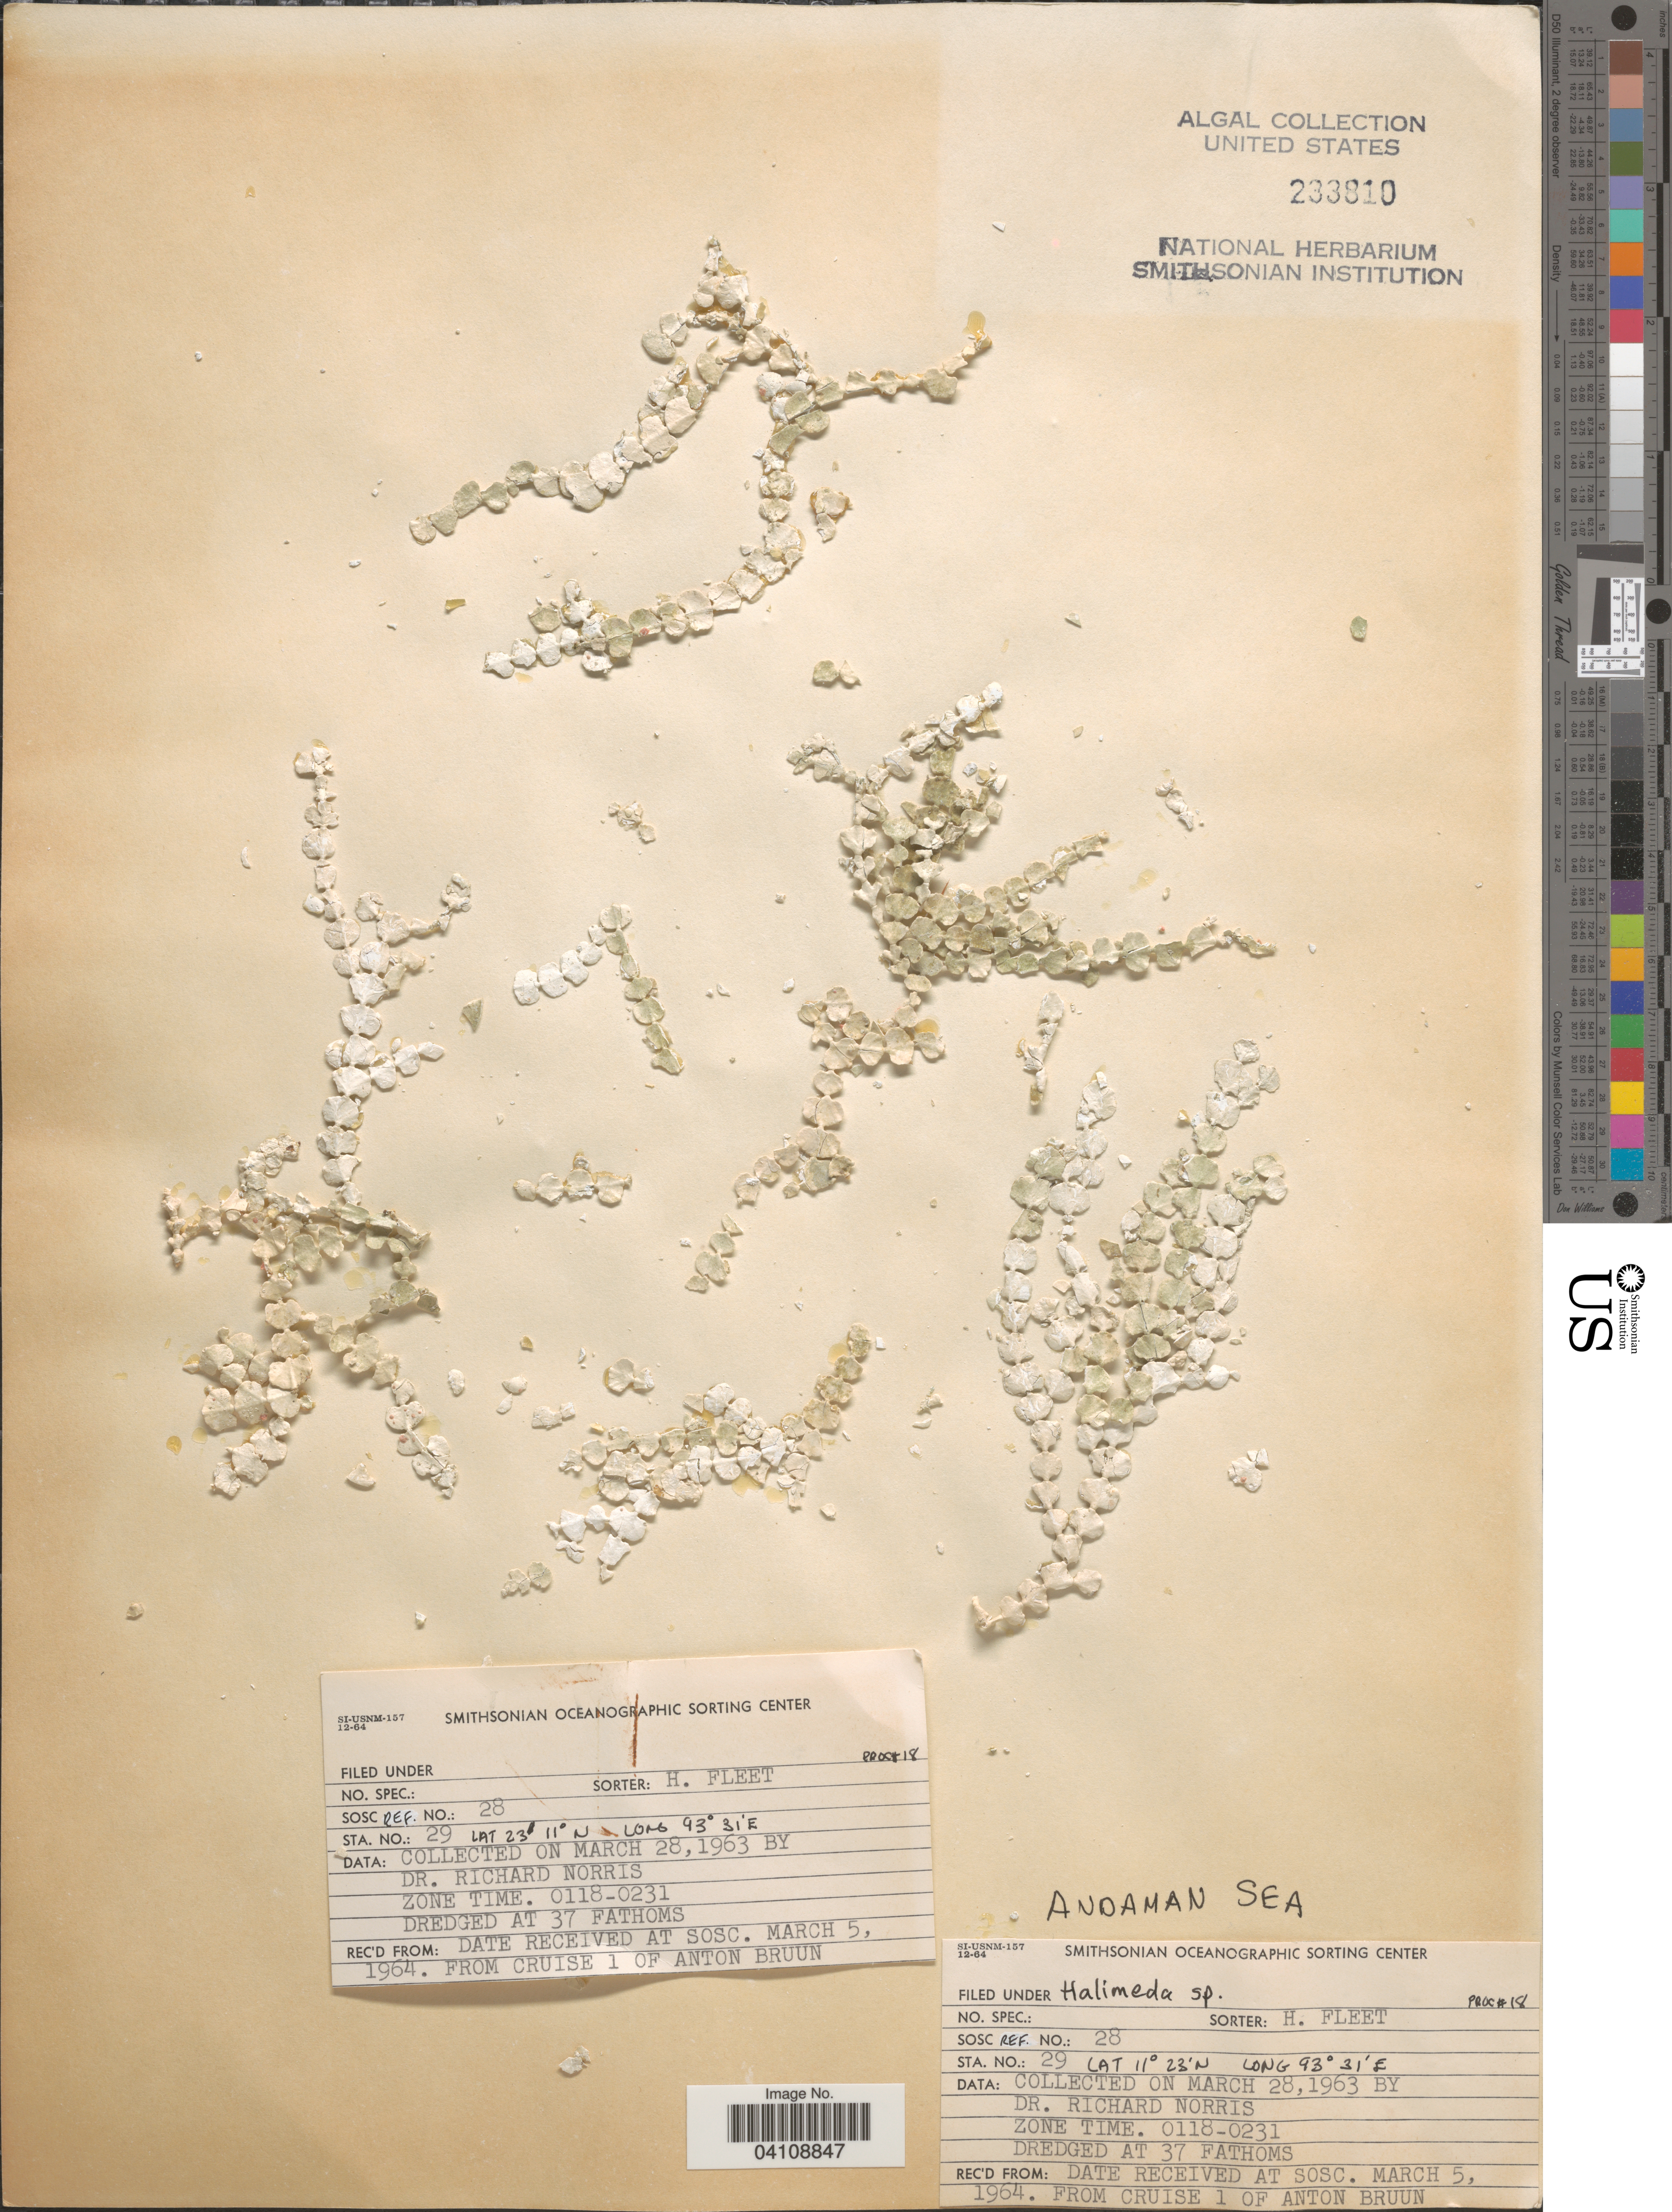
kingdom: Plantae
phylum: Chlorophyta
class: Ulvophyceae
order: Bryopsidales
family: Halimedaceae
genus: Halimeda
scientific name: Halimeda sp.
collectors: R. E. Norris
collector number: Proc 18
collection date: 1963-03-28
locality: Andaman Sea.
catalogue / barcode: US 233810